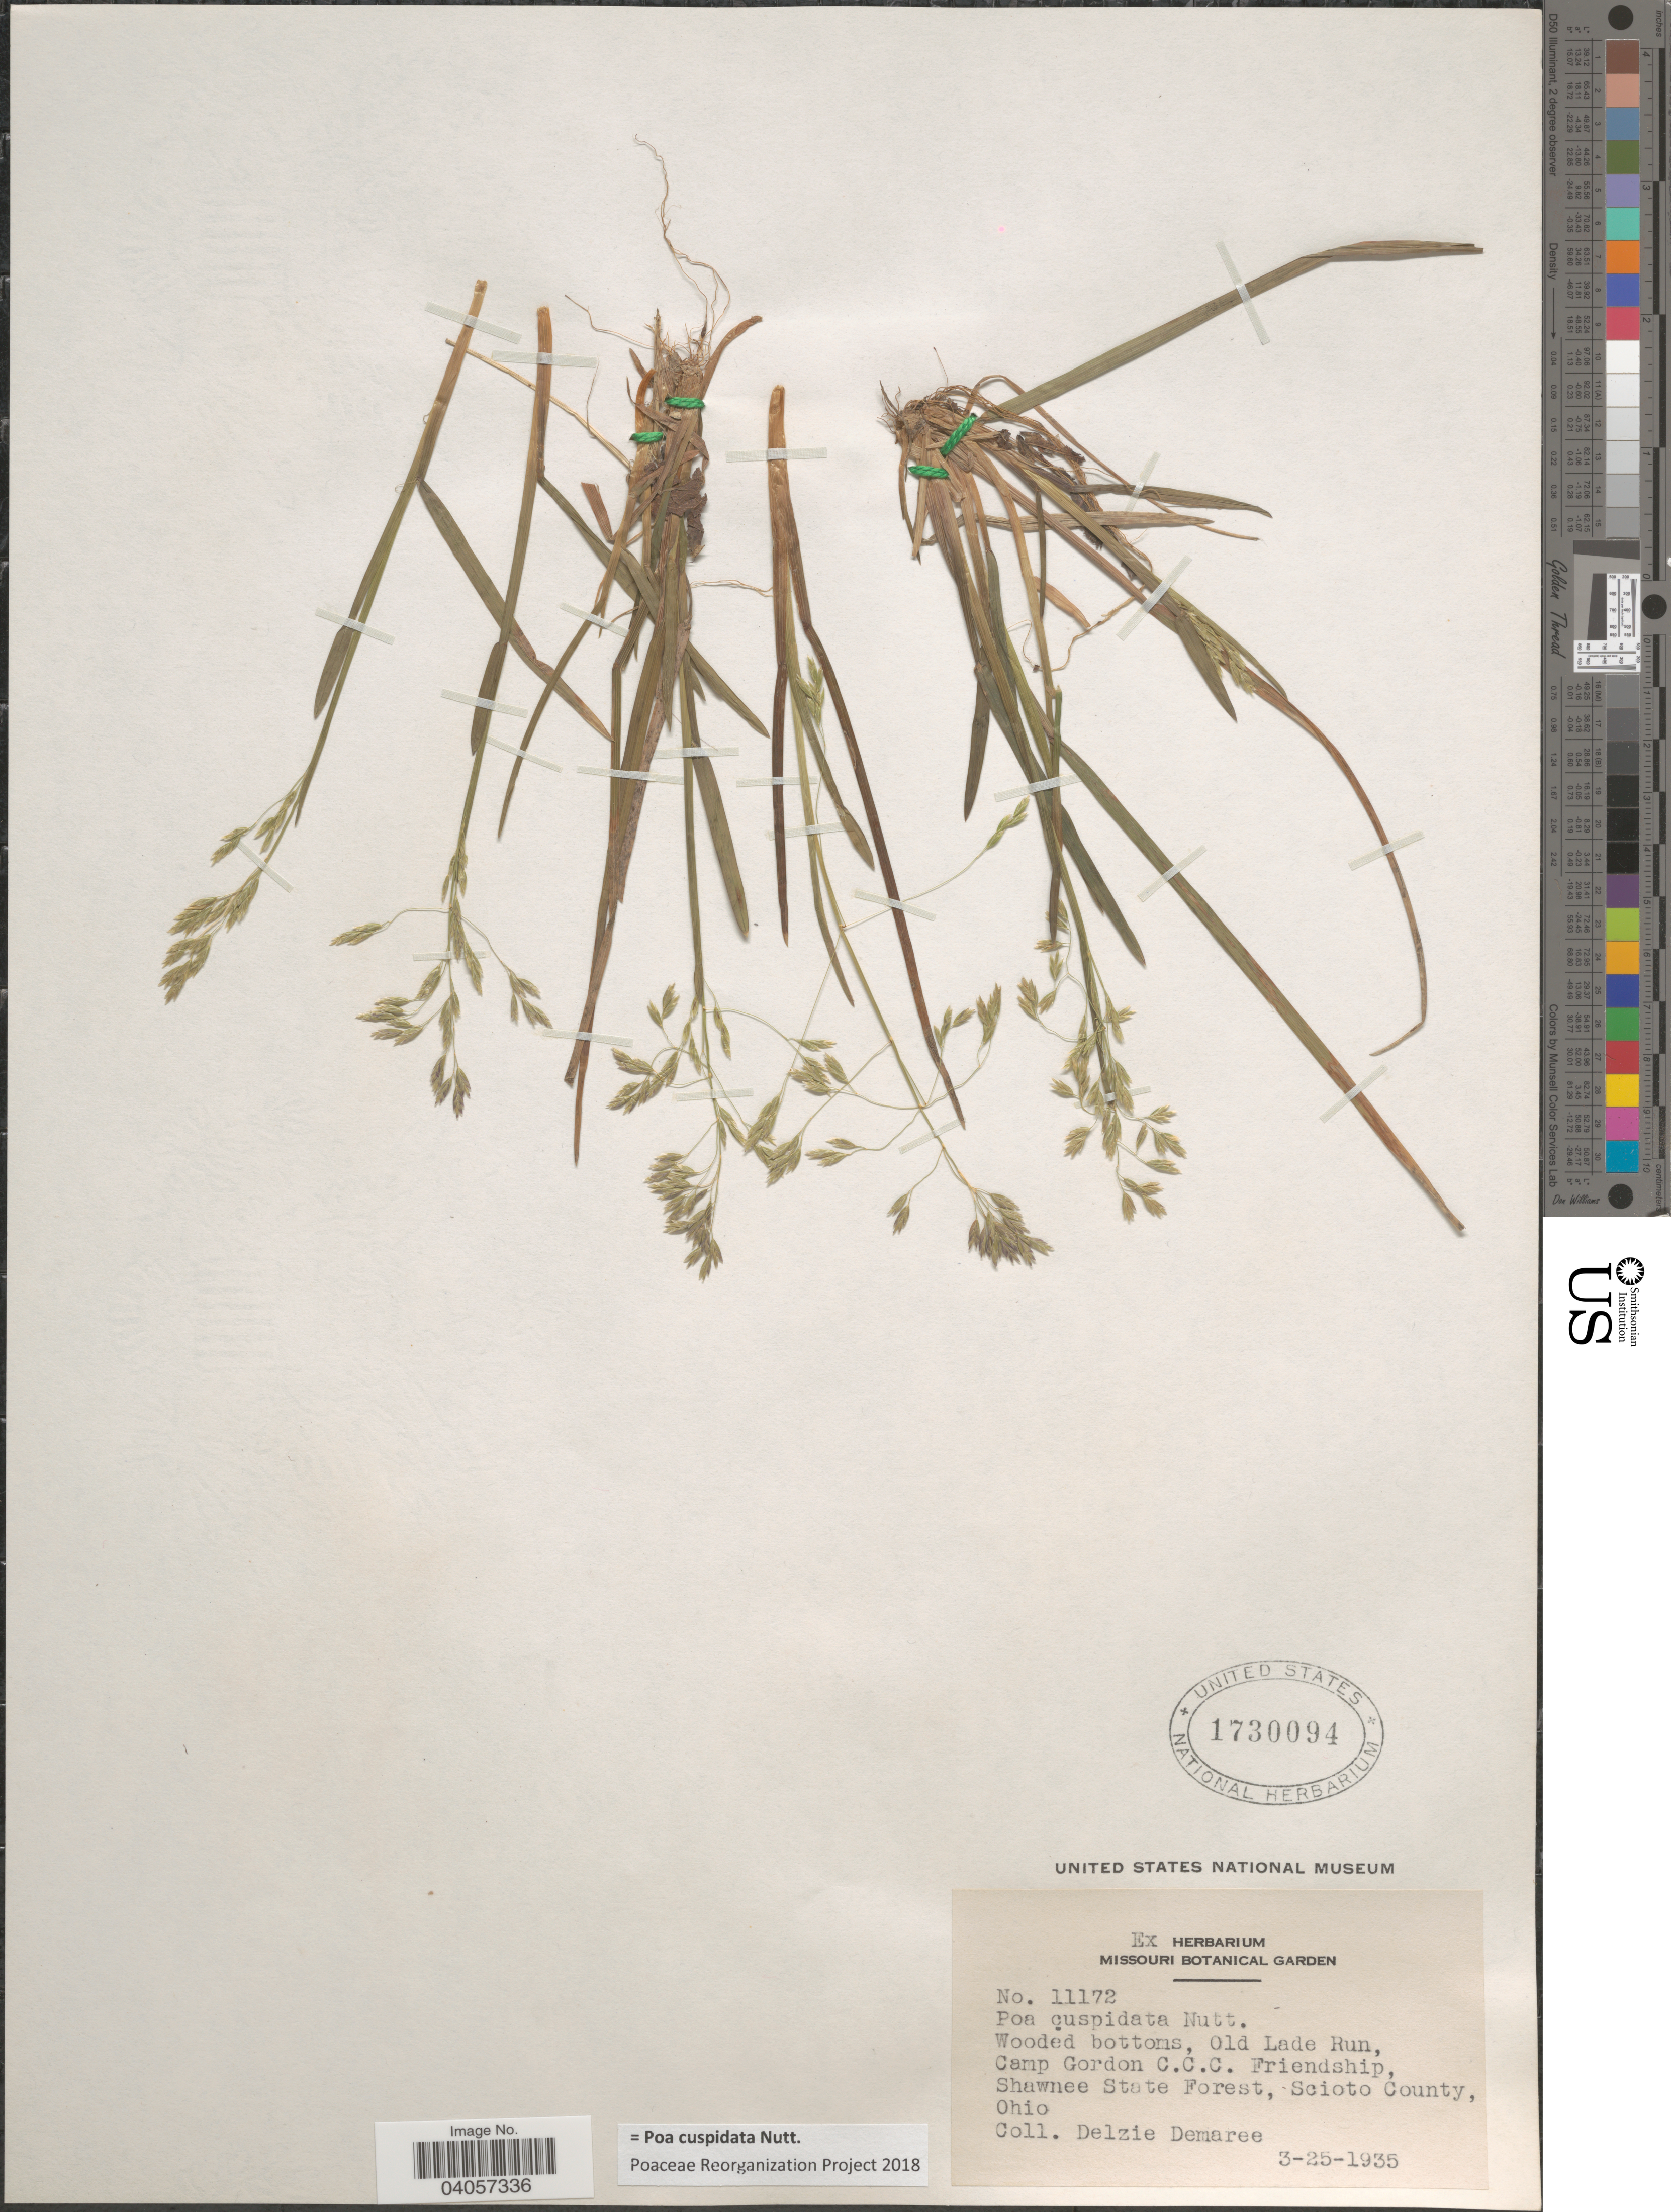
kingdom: Plantae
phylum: Tracheophyta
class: Liliopsida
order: Poales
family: Poaceae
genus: Poa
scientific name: Poa cuspidata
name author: Nutt.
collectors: D. Demaree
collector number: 11172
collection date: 1935-03-25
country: United States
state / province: Ohio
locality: Wooded bottoms, Old Lade Run, Camp Gordon C.C.C. Friendship, Shawnee State Forest, Sciotto County.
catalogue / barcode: US 1730094